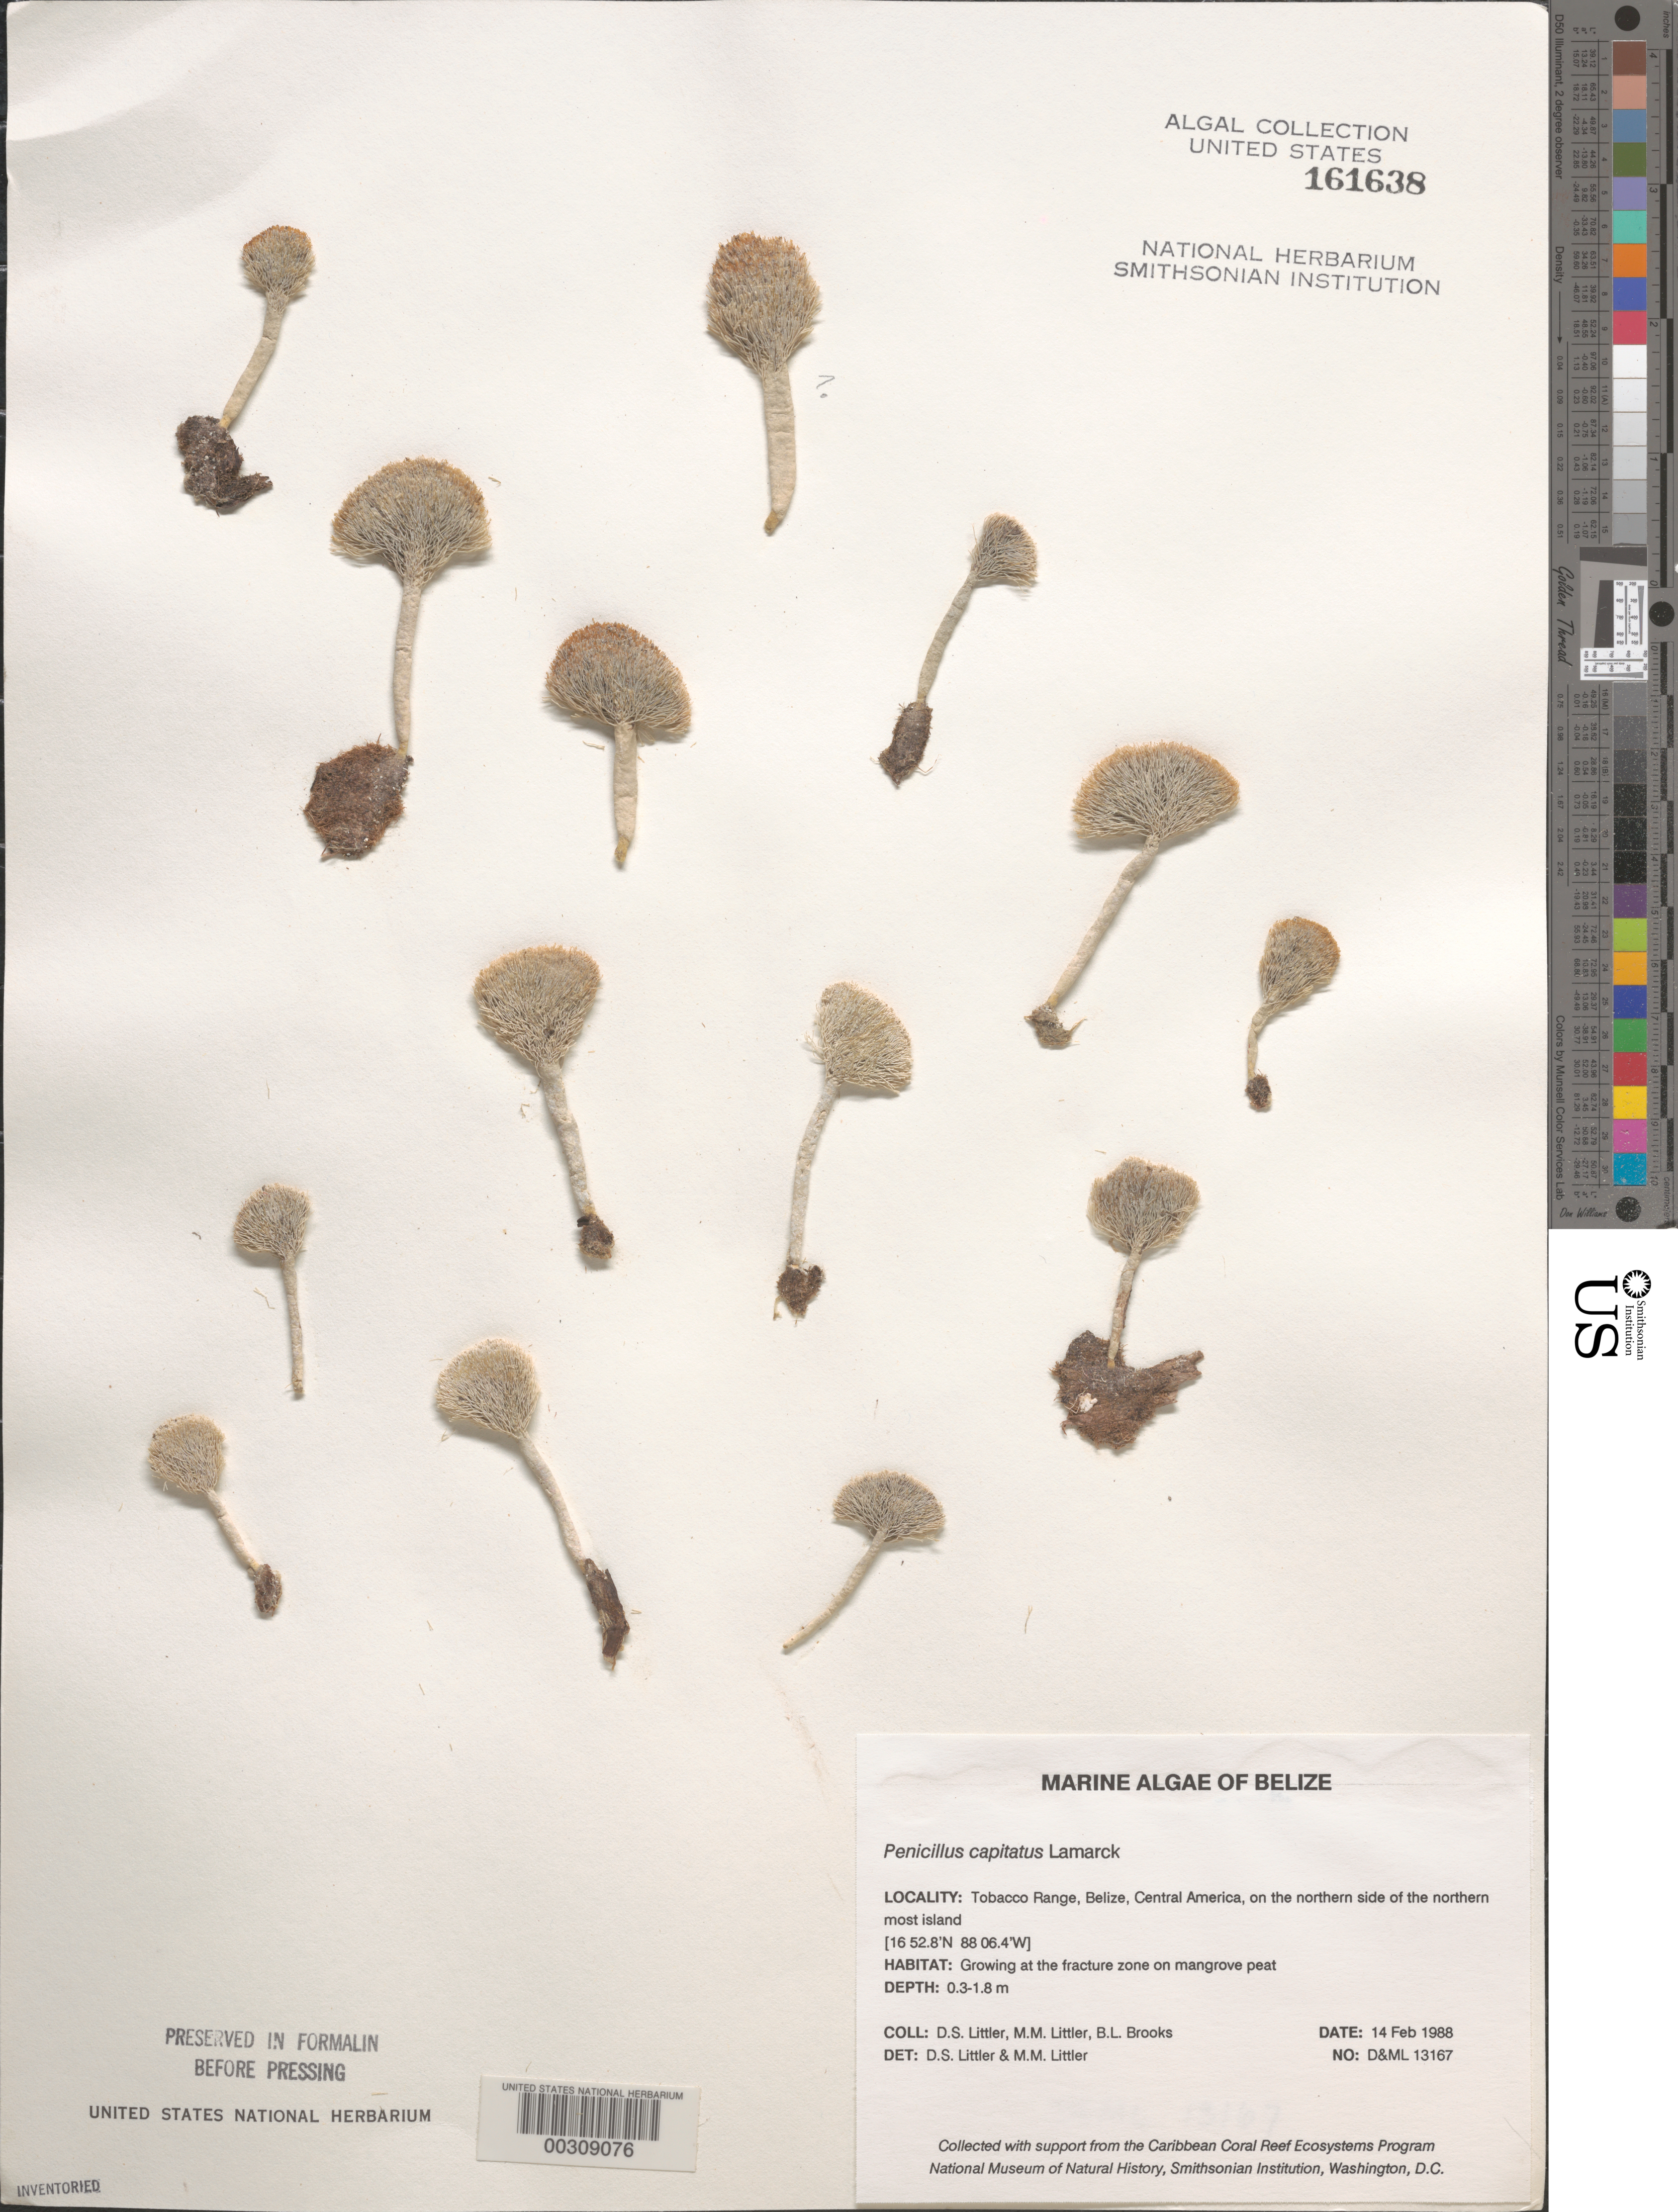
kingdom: Plantae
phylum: Chlorophyta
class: Ulvophyceae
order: Bryopsidales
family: Udoteaceae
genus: Penicillus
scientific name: Penicillus capitatus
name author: Lam.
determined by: Littler, D. S.; Littler, M. M.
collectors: D. S. Littler, M. M. Littler & B. Brooks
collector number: D&ML 13167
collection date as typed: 14 Feb 1988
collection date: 1988-02-14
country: Belize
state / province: Stann Creek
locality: Tobacco Range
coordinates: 16 52.8'N, 88 06.4'W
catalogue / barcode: US 161638